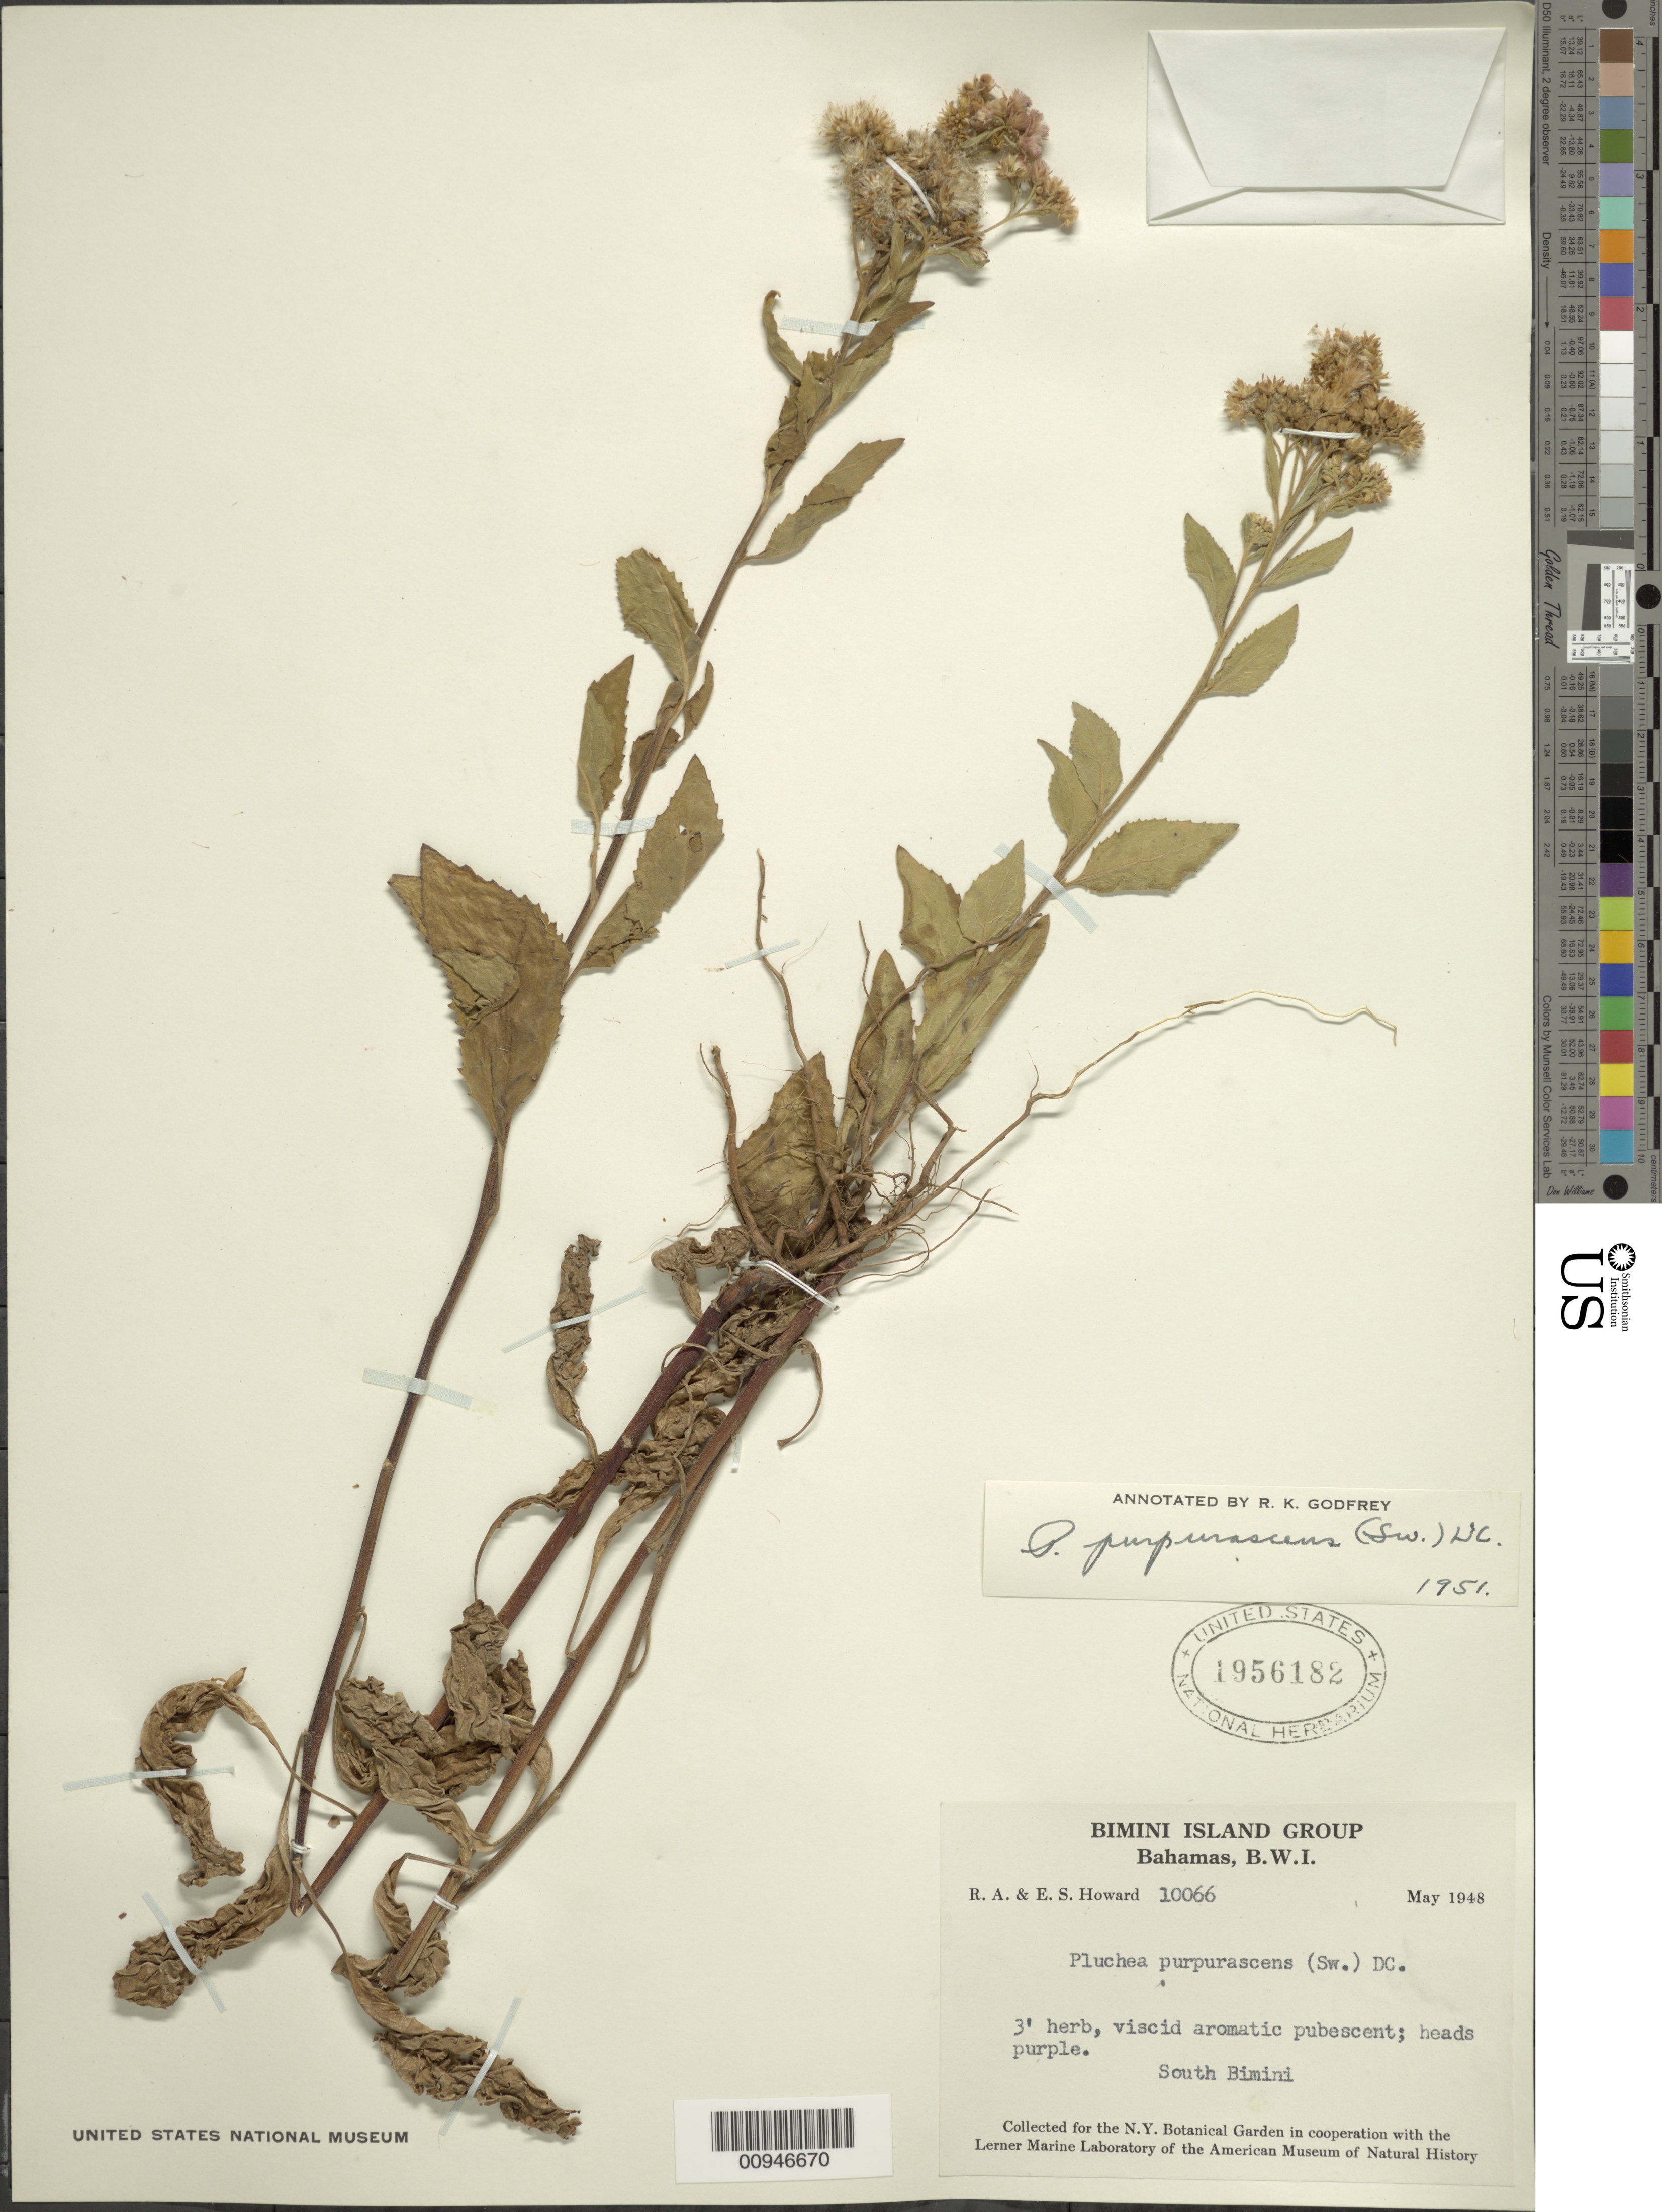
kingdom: Plantae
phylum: Tracheophyta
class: Magnoliopsida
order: Asterales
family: Asteraceae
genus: Pluchea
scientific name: Pluchea odorata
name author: (L.) Cass.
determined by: Godfrey, R. K.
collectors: R. A. Howard & E. S. Howard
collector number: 10066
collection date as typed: May 1948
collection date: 1948-05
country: Bahamas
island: South Bimini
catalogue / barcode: US 1956182